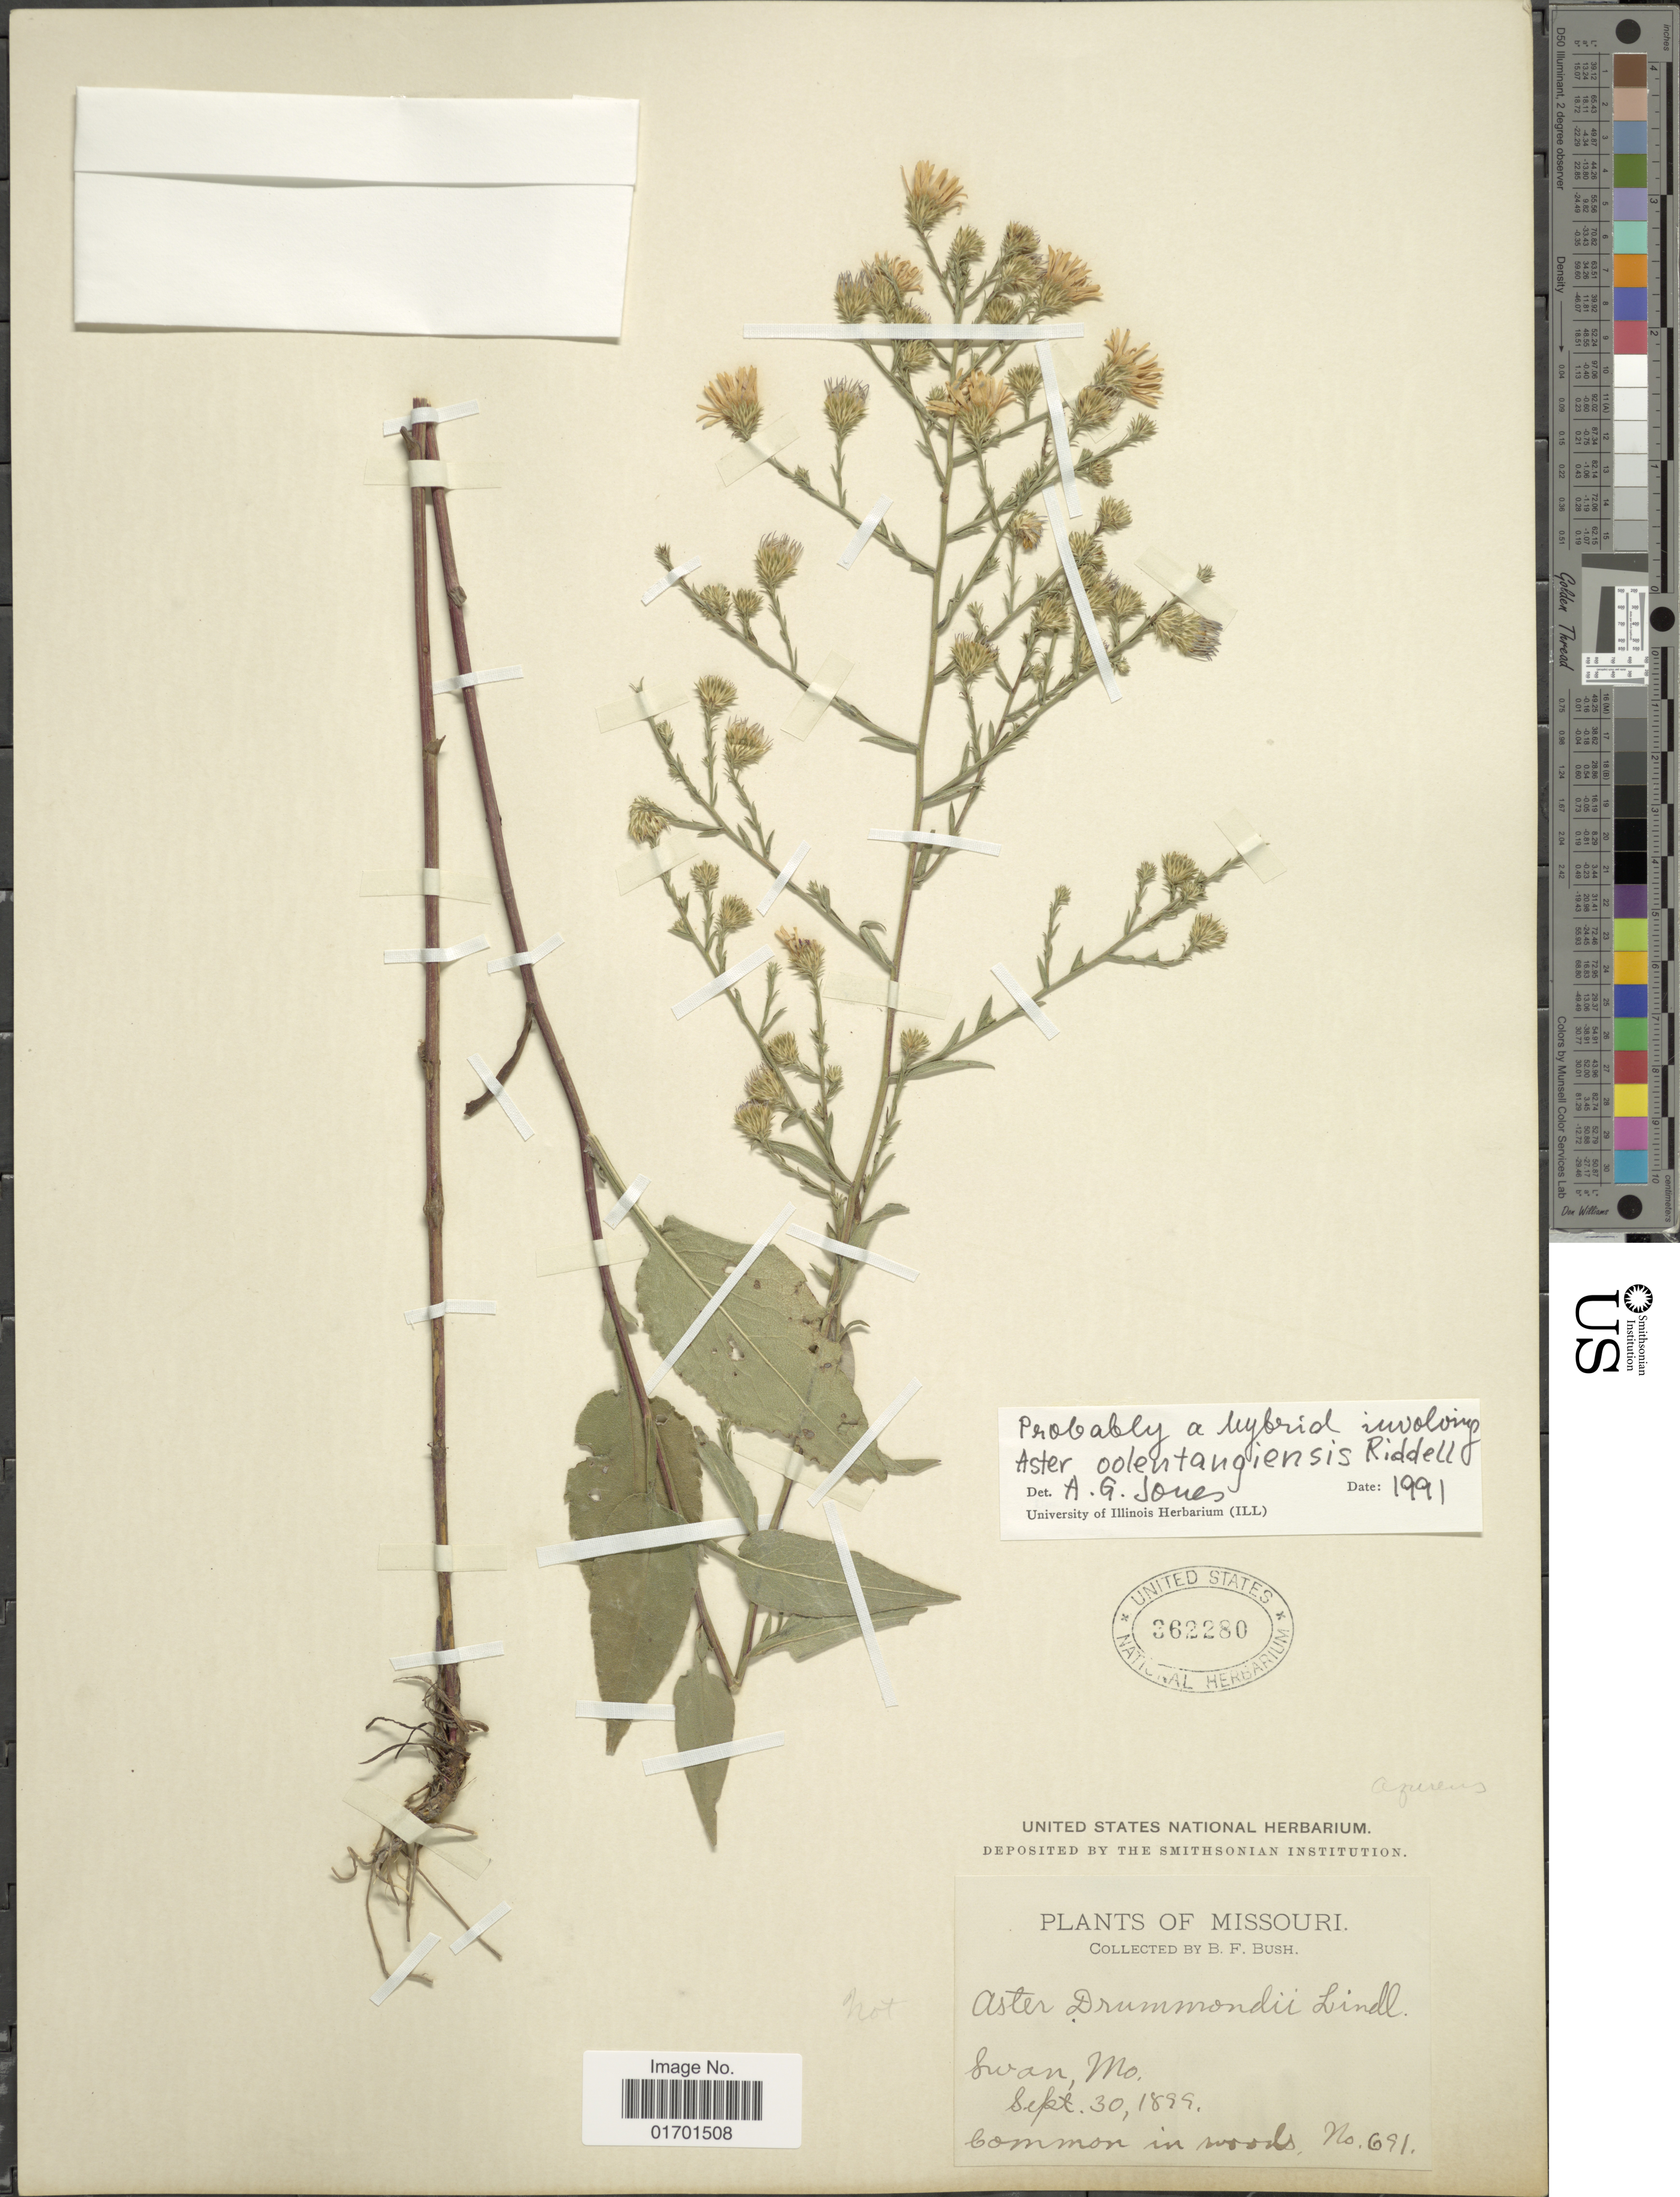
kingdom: Plantae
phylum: Tracheophyta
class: Magnoliopsida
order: Asterales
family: Asteraceae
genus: Symphyotrichum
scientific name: Symphyotrichum oolentangiense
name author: (Riddell) G.L. Nesom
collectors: B. F. Bush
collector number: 691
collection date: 1899-09-30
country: United States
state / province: Missouri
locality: Swan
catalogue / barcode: US 362280